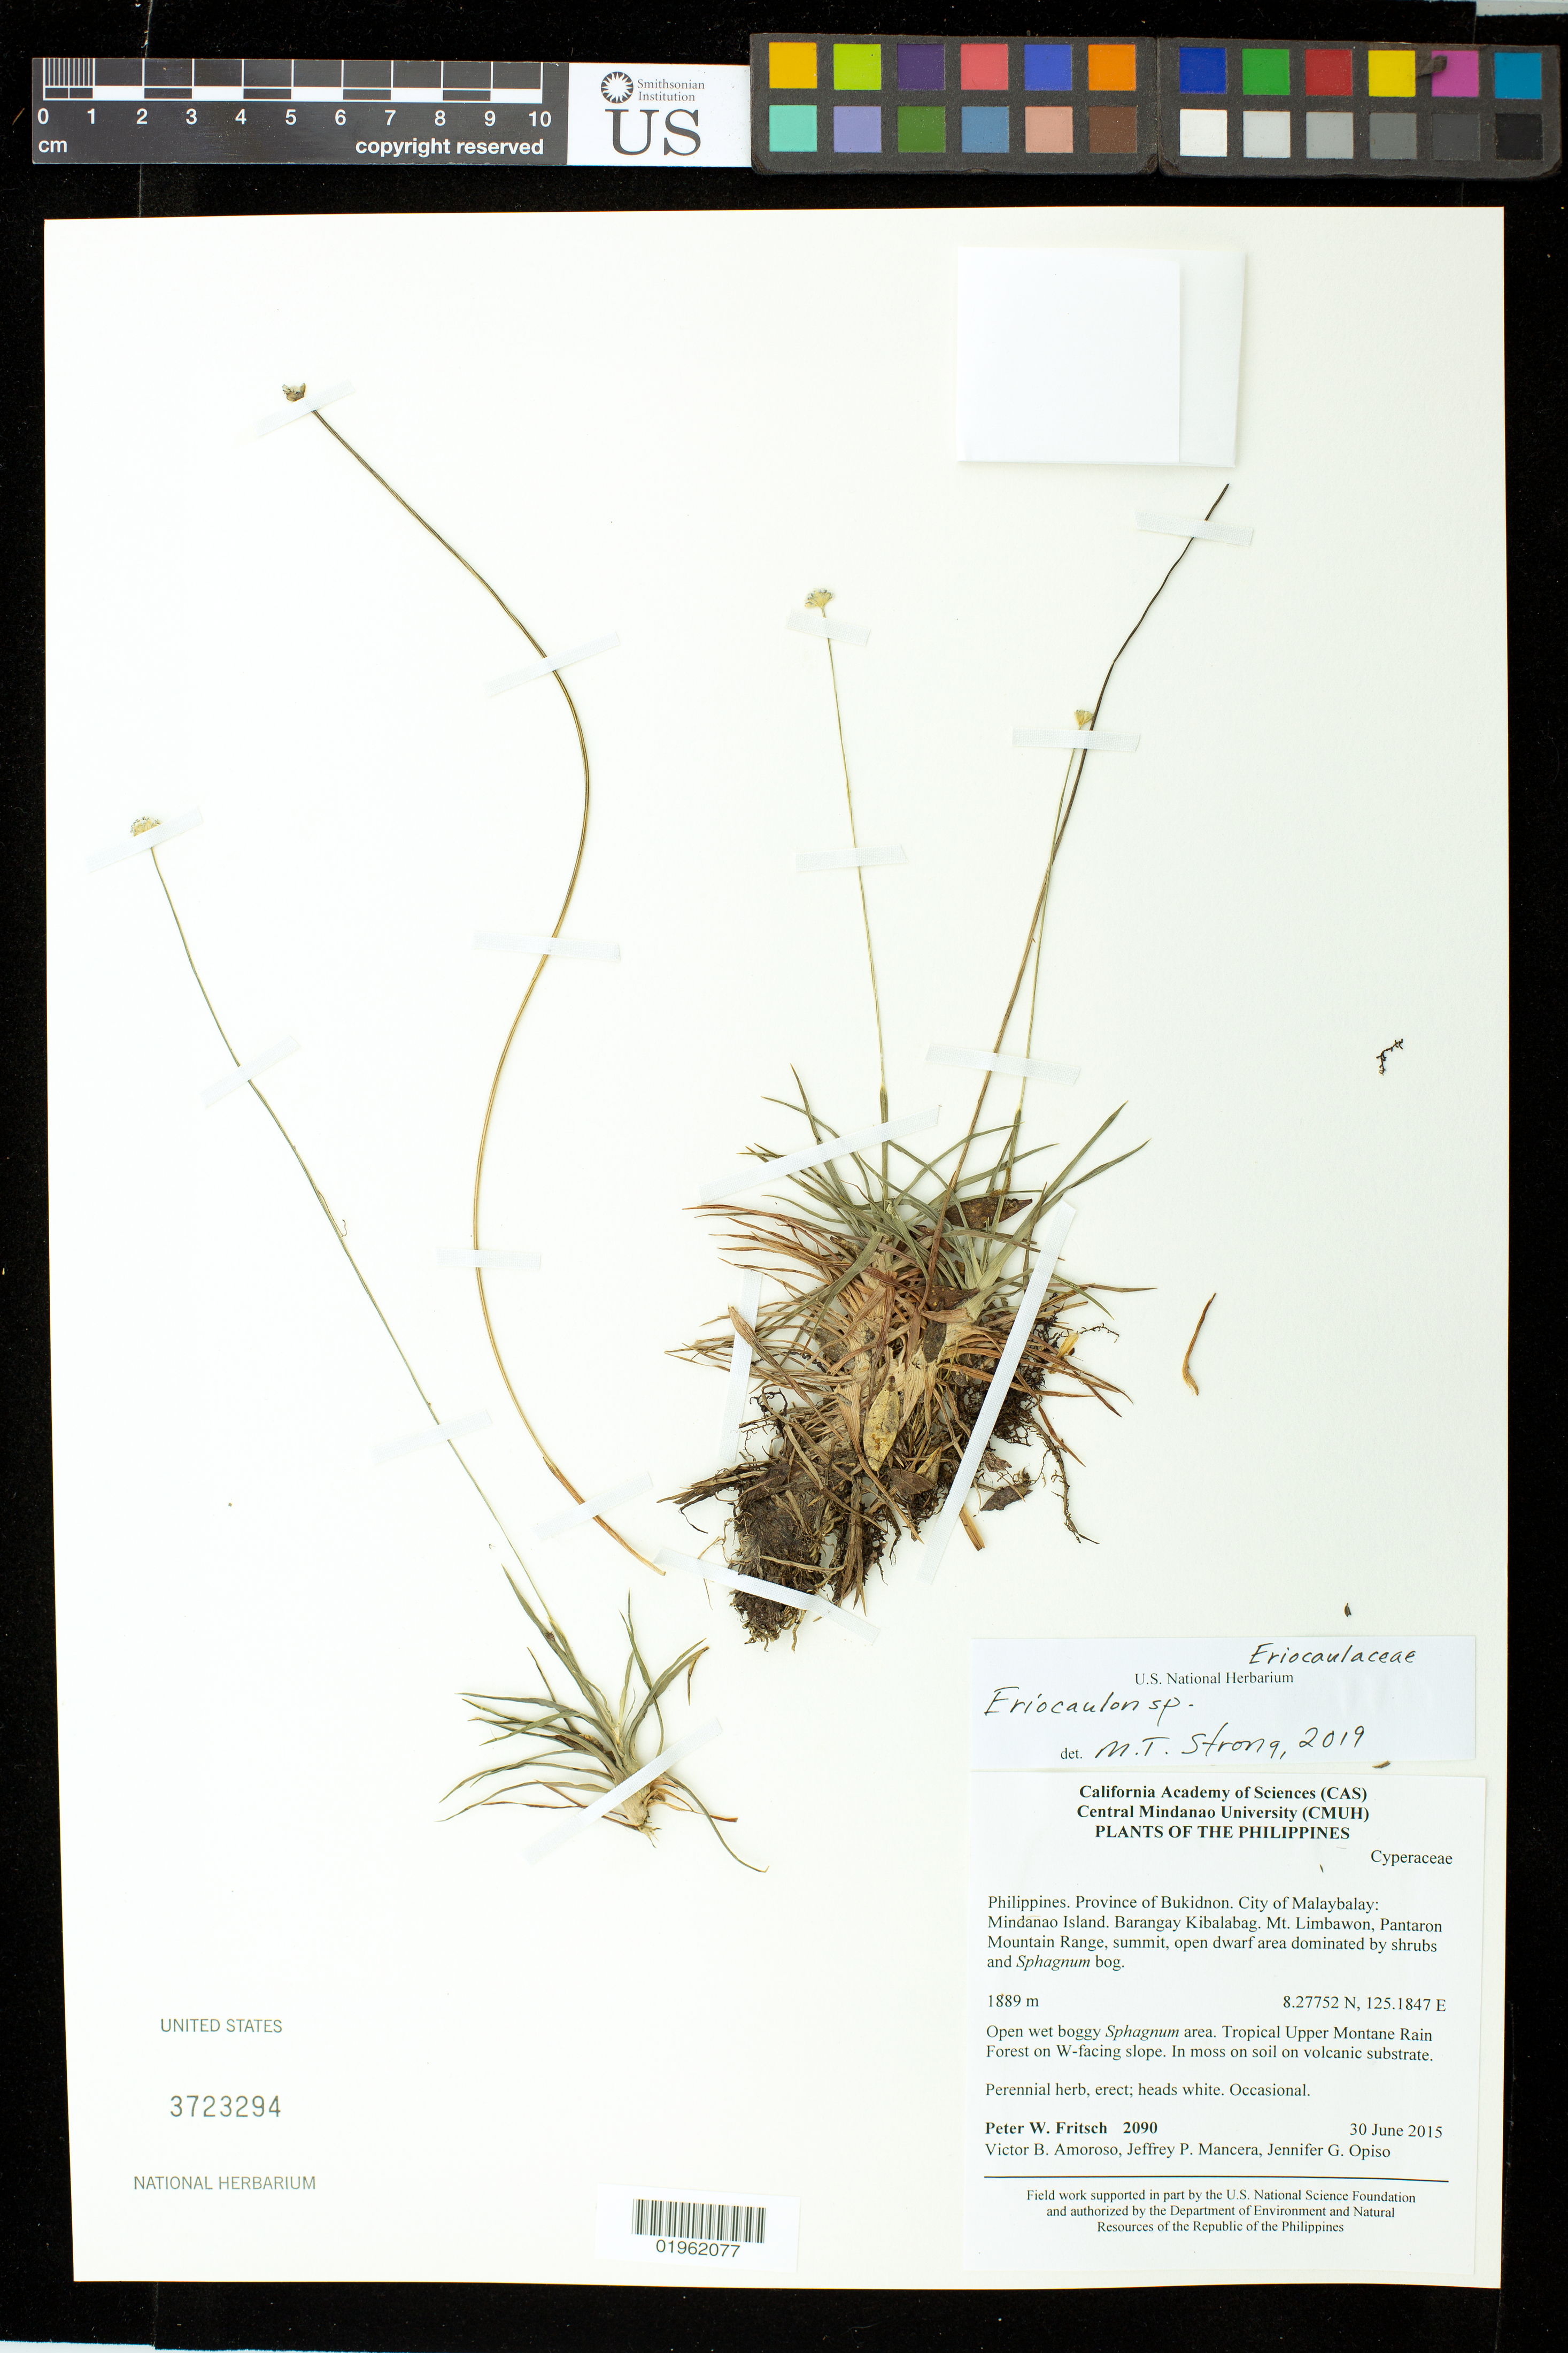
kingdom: Plantae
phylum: Tracheophyta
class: Liliopsida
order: Poales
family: Eriocaulaceae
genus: Eriocaulon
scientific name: Eriocaulon sp.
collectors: P. W. Fritsch, V. Amoroso, J. Mancera & J. Opiso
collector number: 2090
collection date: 2015-06-30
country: Philippines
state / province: Northern Mindanao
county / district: Bukidnon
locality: Mindanao Island. Barangay Kibalabag, Mt. Limbawon, Pantaron Mountain Range, summit, open dwarf area dominated by shrubs and Sphagnum bog.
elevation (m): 1889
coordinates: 8.27752 N, 125.1847 E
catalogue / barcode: US 3723294